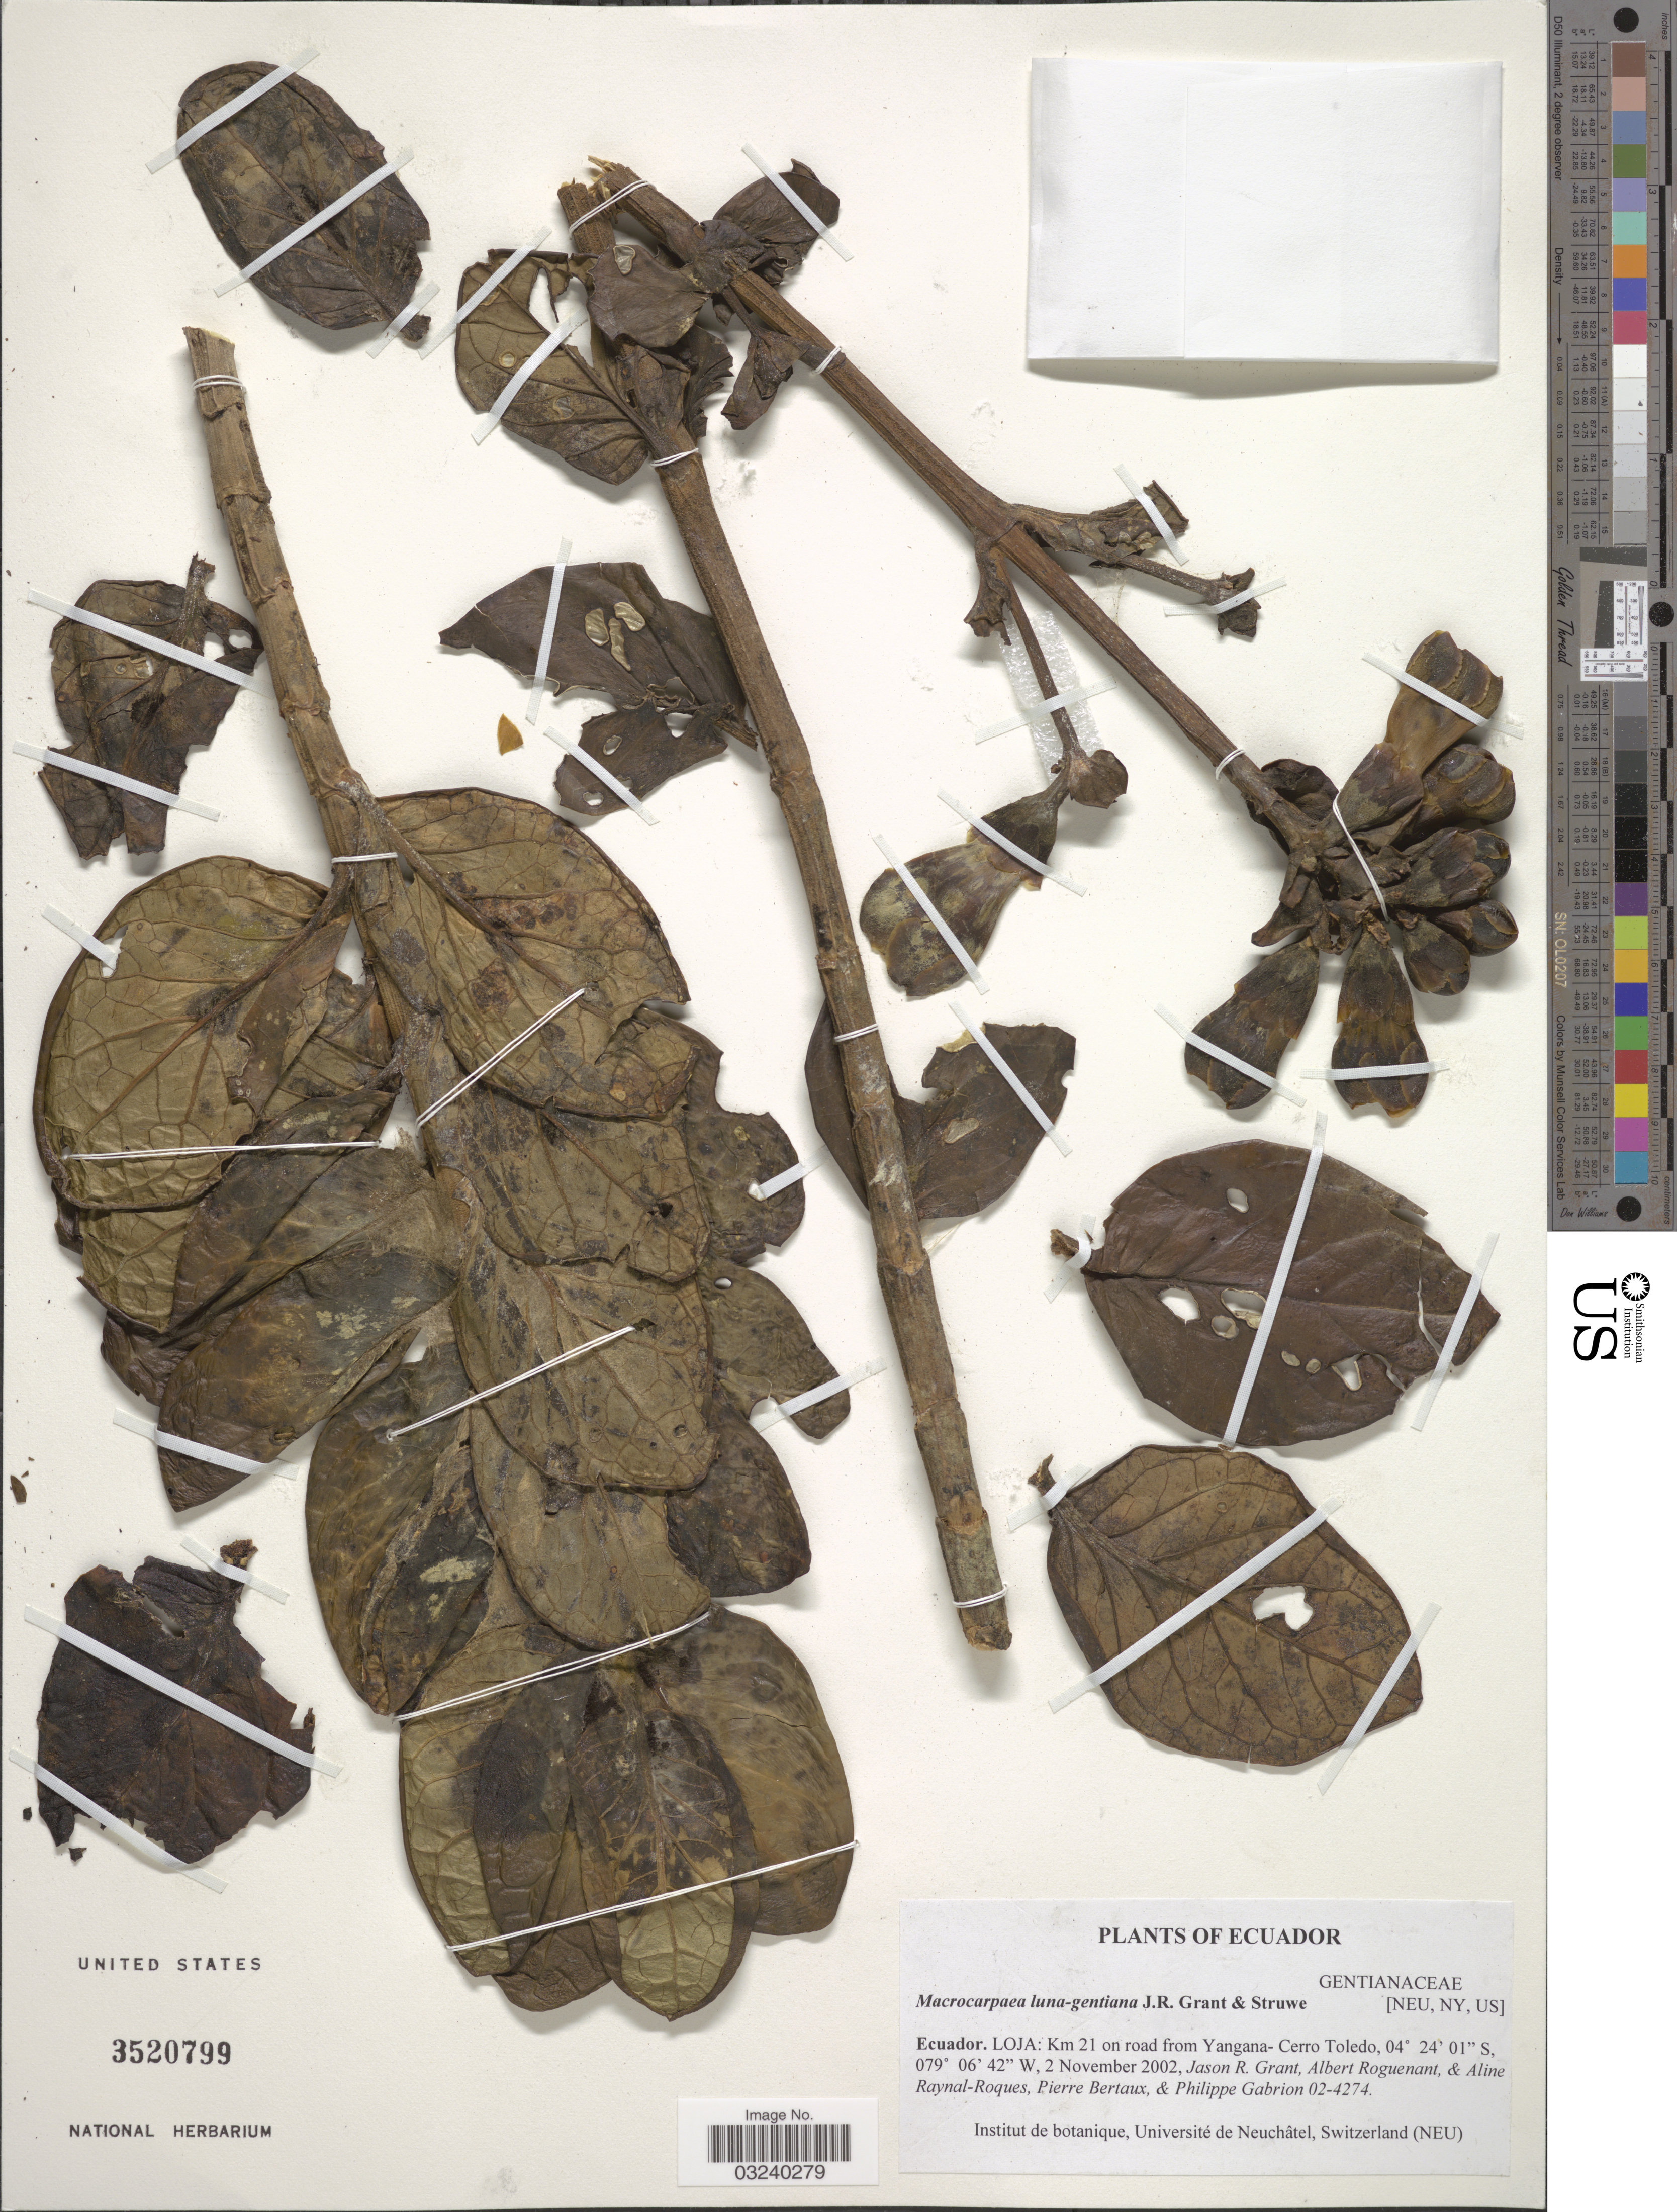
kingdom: Plantae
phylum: Tracheophyta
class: Magnoliopsida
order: Gentianales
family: Gentianaceae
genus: Macrocarpaea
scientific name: Macrocarpaea luna-gentiana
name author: J.R. Grant & Struwe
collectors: J. R. Grant, A. Roguenant, A. M. Raynal, P. Bertaux & P. Gabrion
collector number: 02-4274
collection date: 2002-11-02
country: Ecuador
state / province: Loja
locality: Km 21 on road from Yangana-Cerro Toledo.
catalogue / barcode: US 3520799